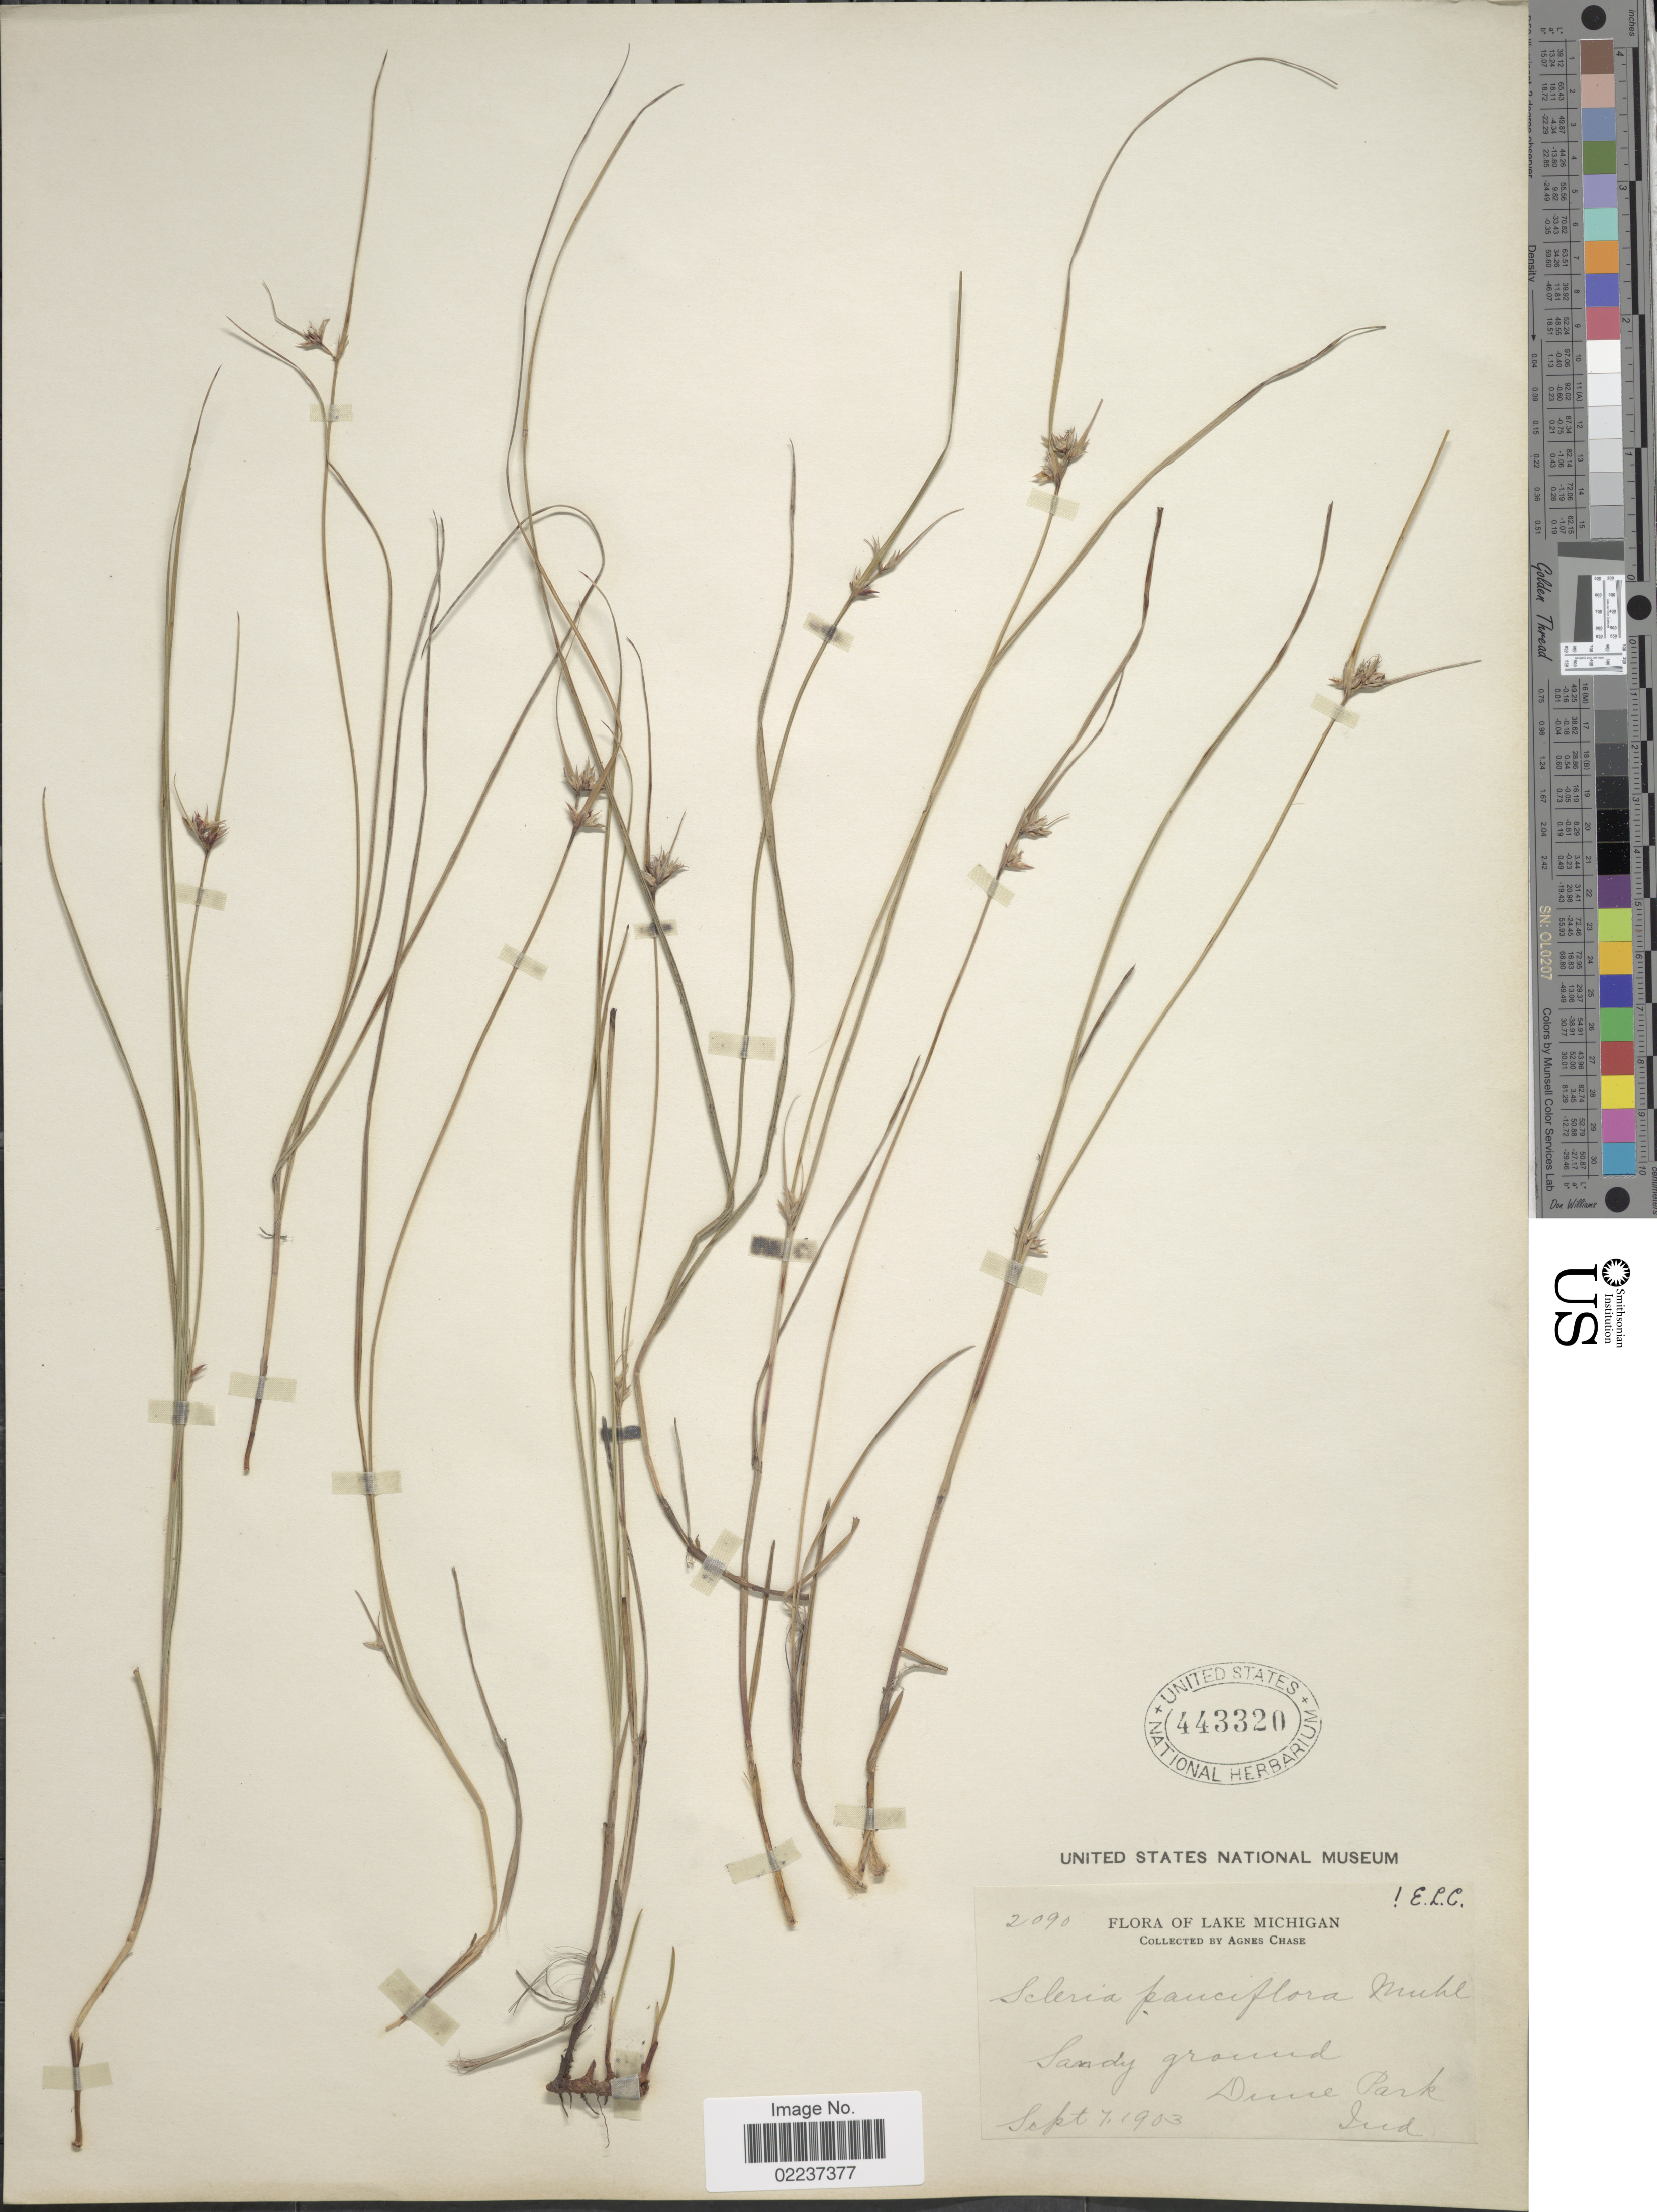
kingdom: Plantae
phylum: Tracheophyta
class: Liliopsida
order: Poales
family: Cyperaceae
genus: Scleria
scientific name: Scleria pauciflora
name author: Muhl. ex Willd.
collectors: A. Chase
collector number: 2090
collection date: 1903-09-07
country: United States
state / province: Indiana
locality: Lake Michigan, Dune Park, Ind.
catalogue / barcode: US 443320